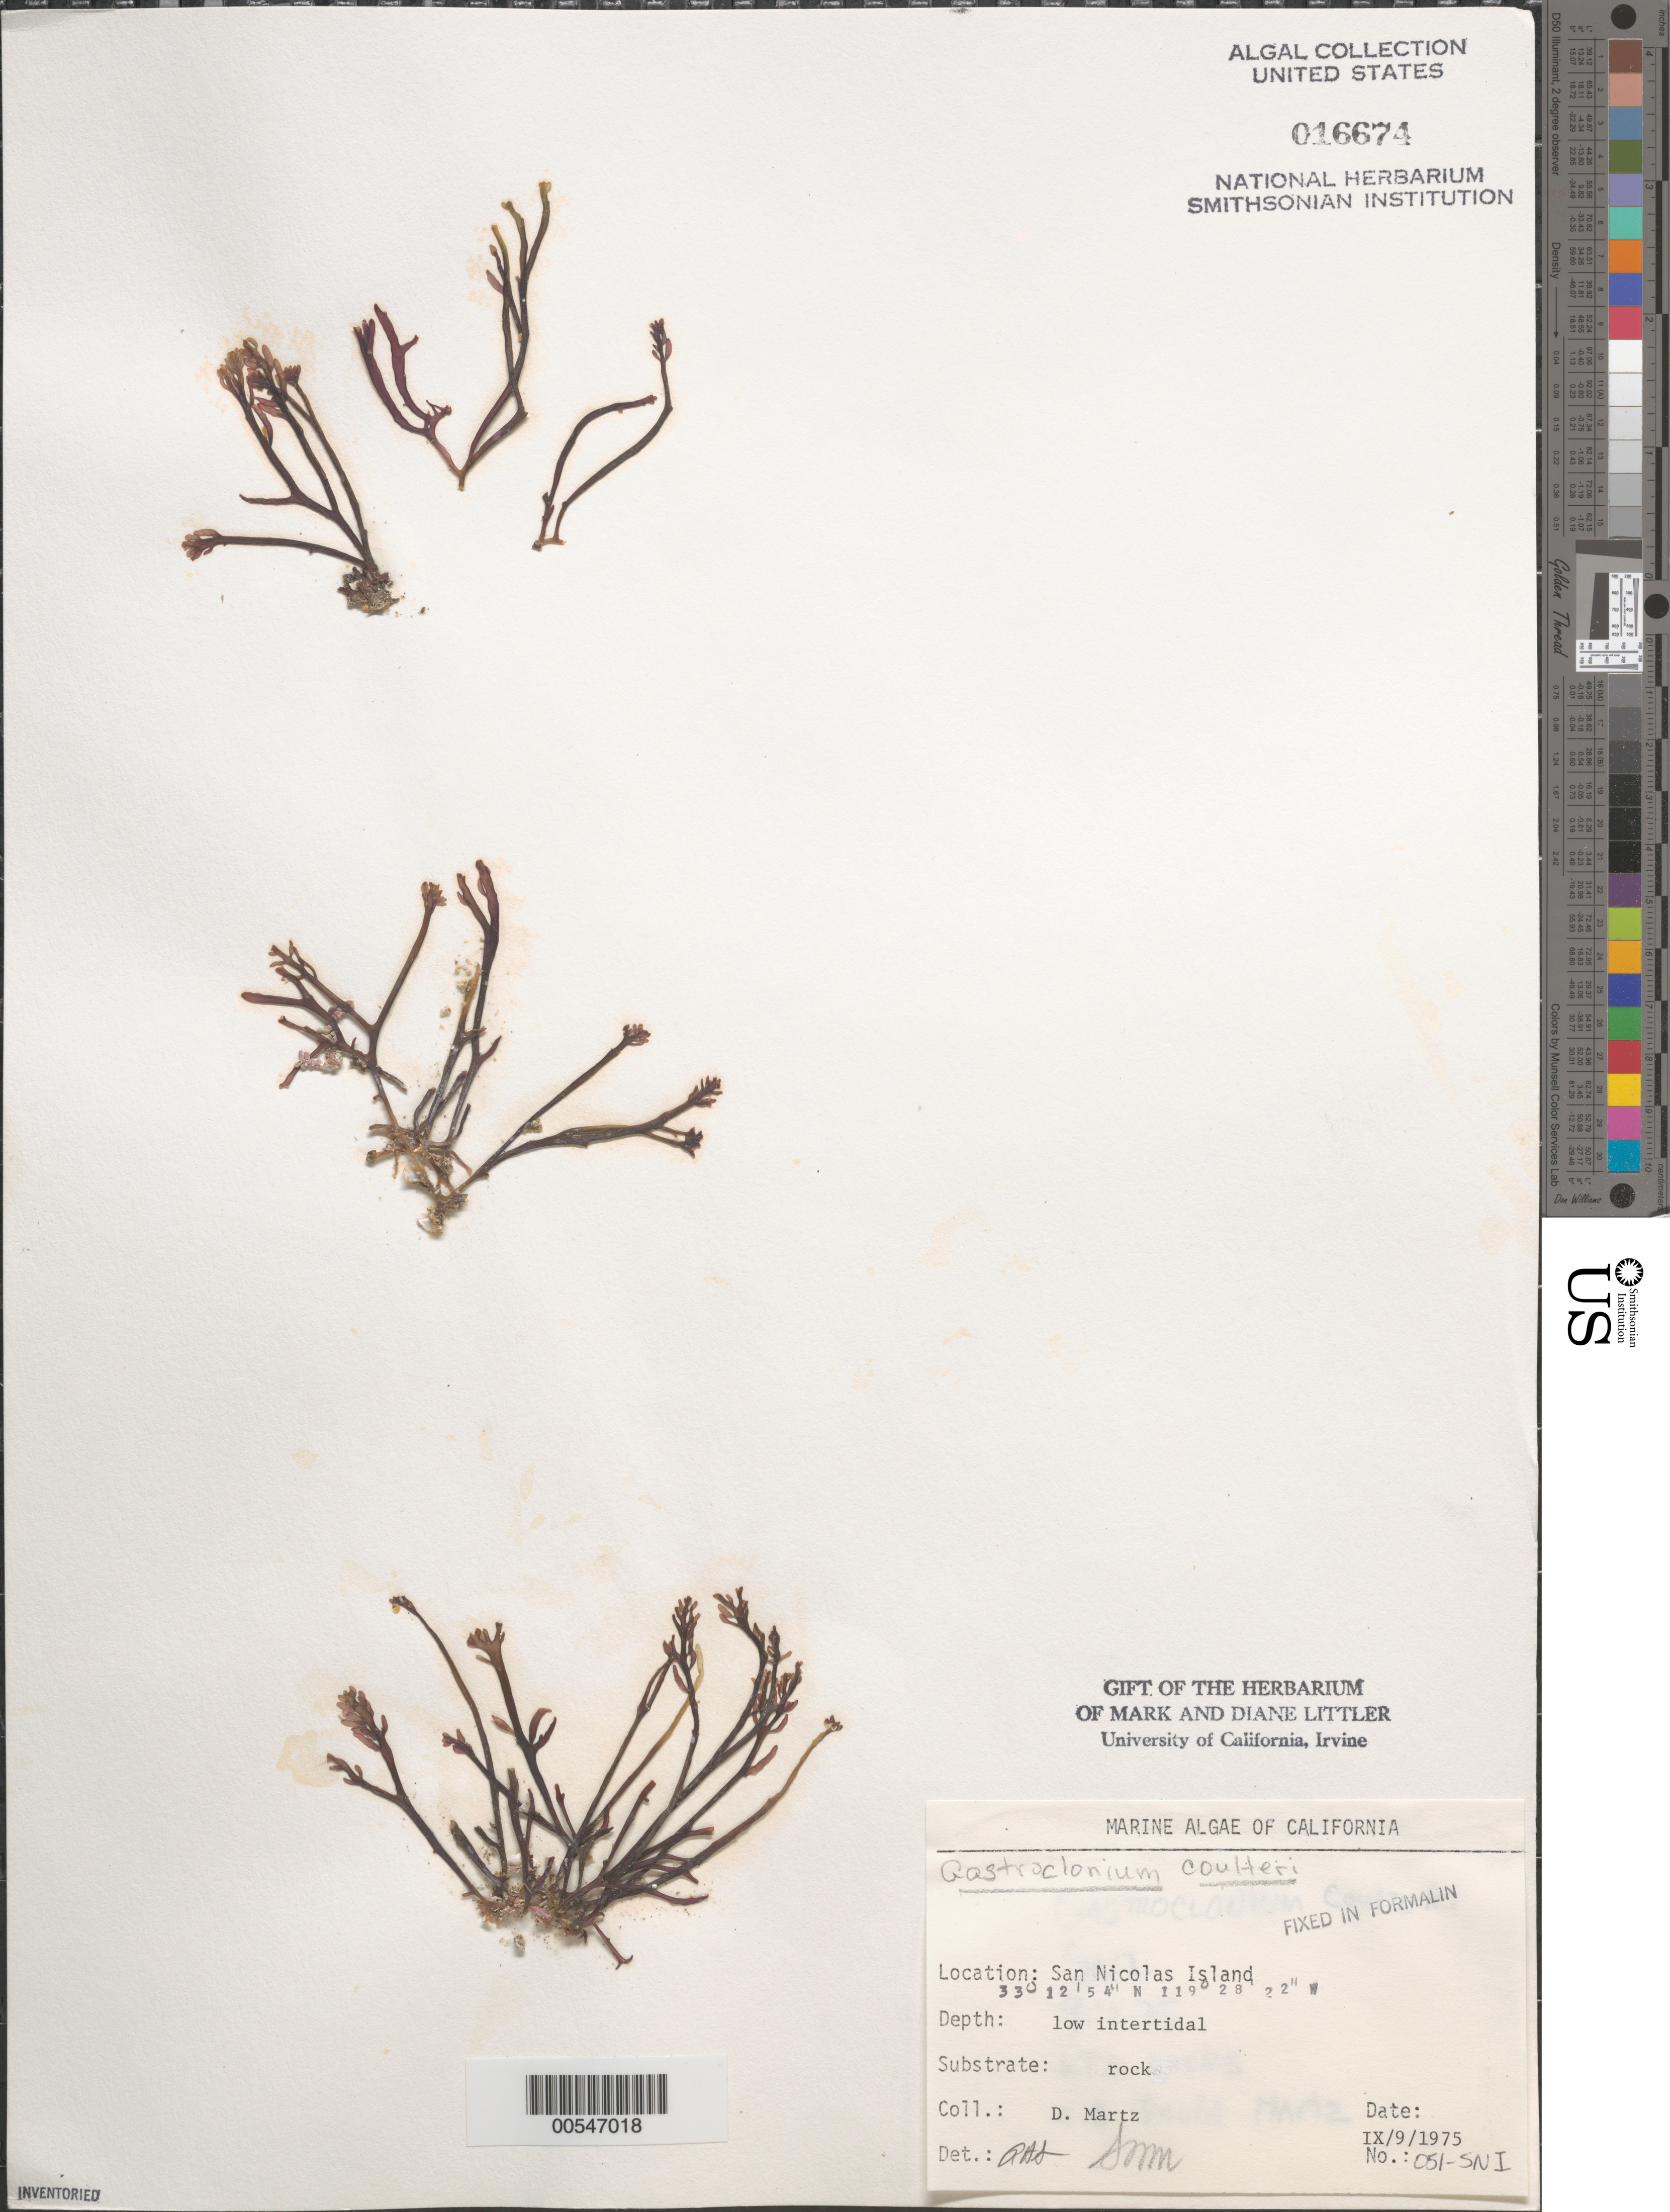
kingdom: Plantae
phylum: Rhodophyta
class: Florideophyceae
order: Rhodymeniales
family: Champiaceae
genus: Neogastroclonium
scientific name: Neogastroclonium subarticulatum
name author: (Turner) L. Le Gall et al.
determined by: Algae name updating Project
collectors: D. Martz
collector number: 051-sni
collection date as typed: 09 Sep 1975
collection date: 1975-09-09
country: United States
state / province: California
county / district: Ventura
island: San Nicolas Island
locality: Dutch Harbor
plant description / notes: BLM-SOCALBIGHT Rocky Intertidal Survey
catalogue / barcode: US 16674